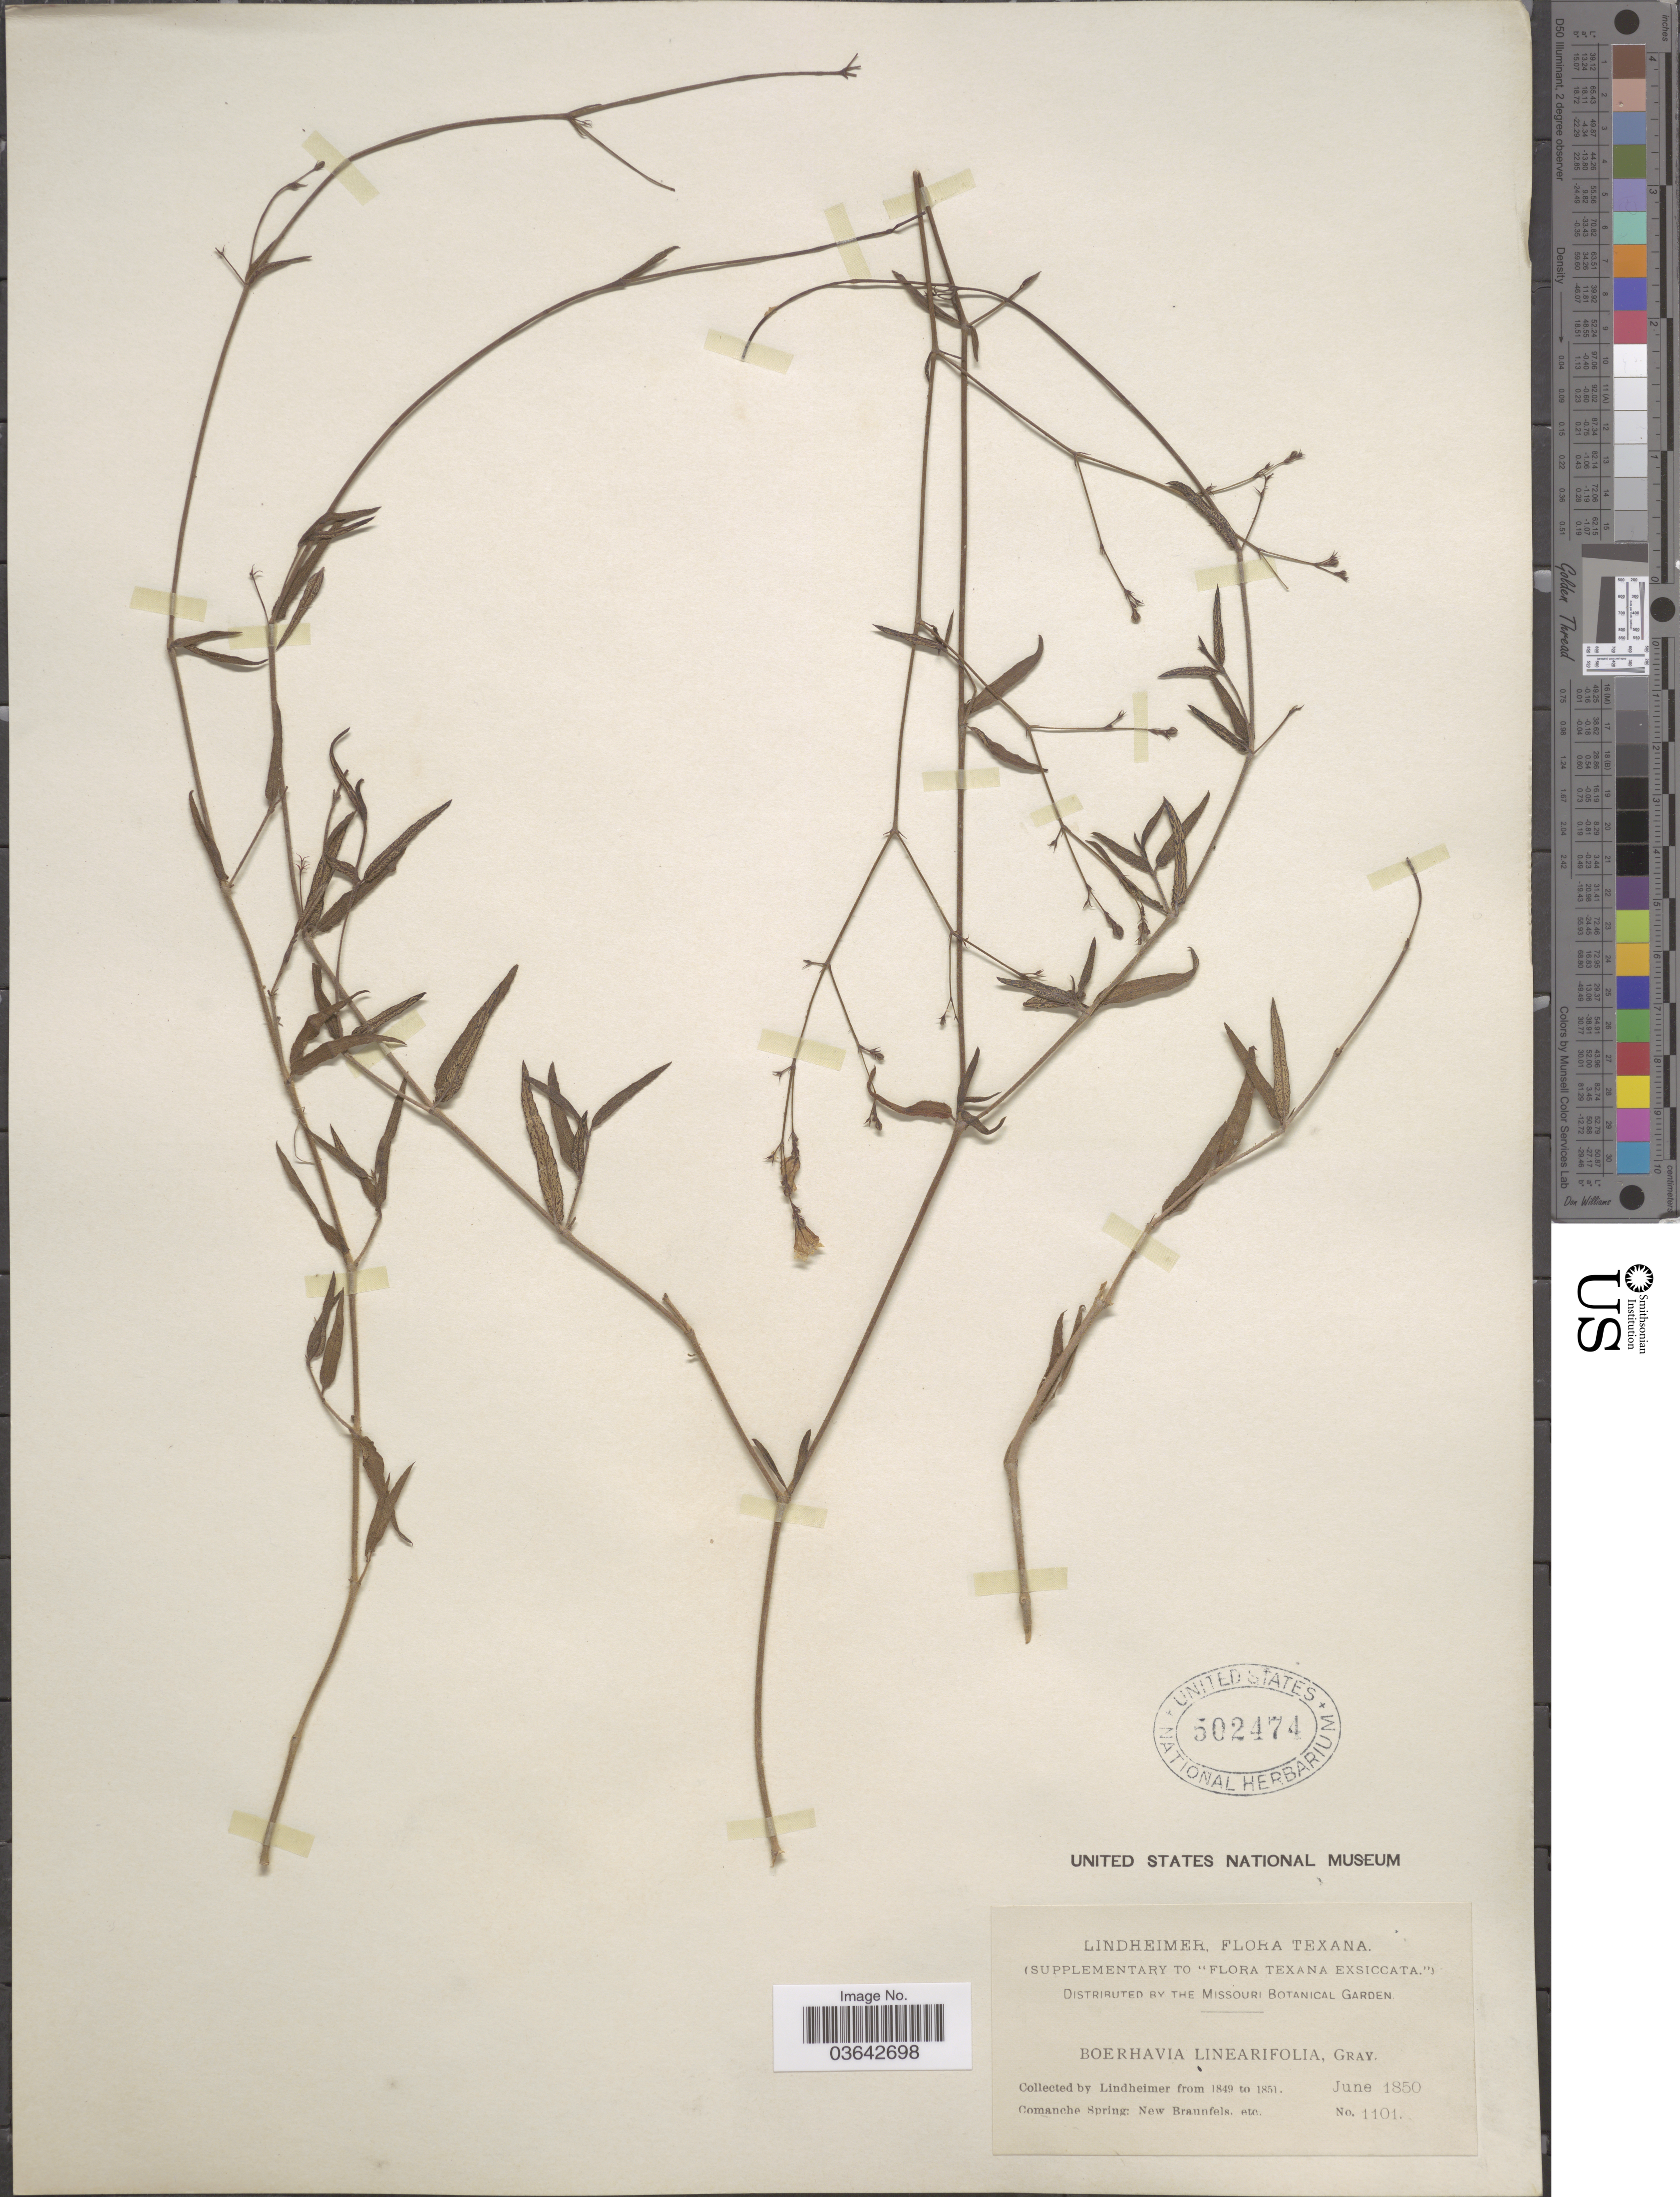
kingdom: Plantae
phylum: Tracheophyta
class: Magnoliopsida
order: Caryophyllales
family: Nyctaginaceae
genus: Boerhavia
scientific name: Boerhavia linearifolia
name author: A. Gray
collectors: -. Lindheimer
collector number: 1101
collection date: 1850-06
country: United States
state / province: Texas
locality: Comanche Spring: New Braunfels.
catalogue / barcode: US 502474